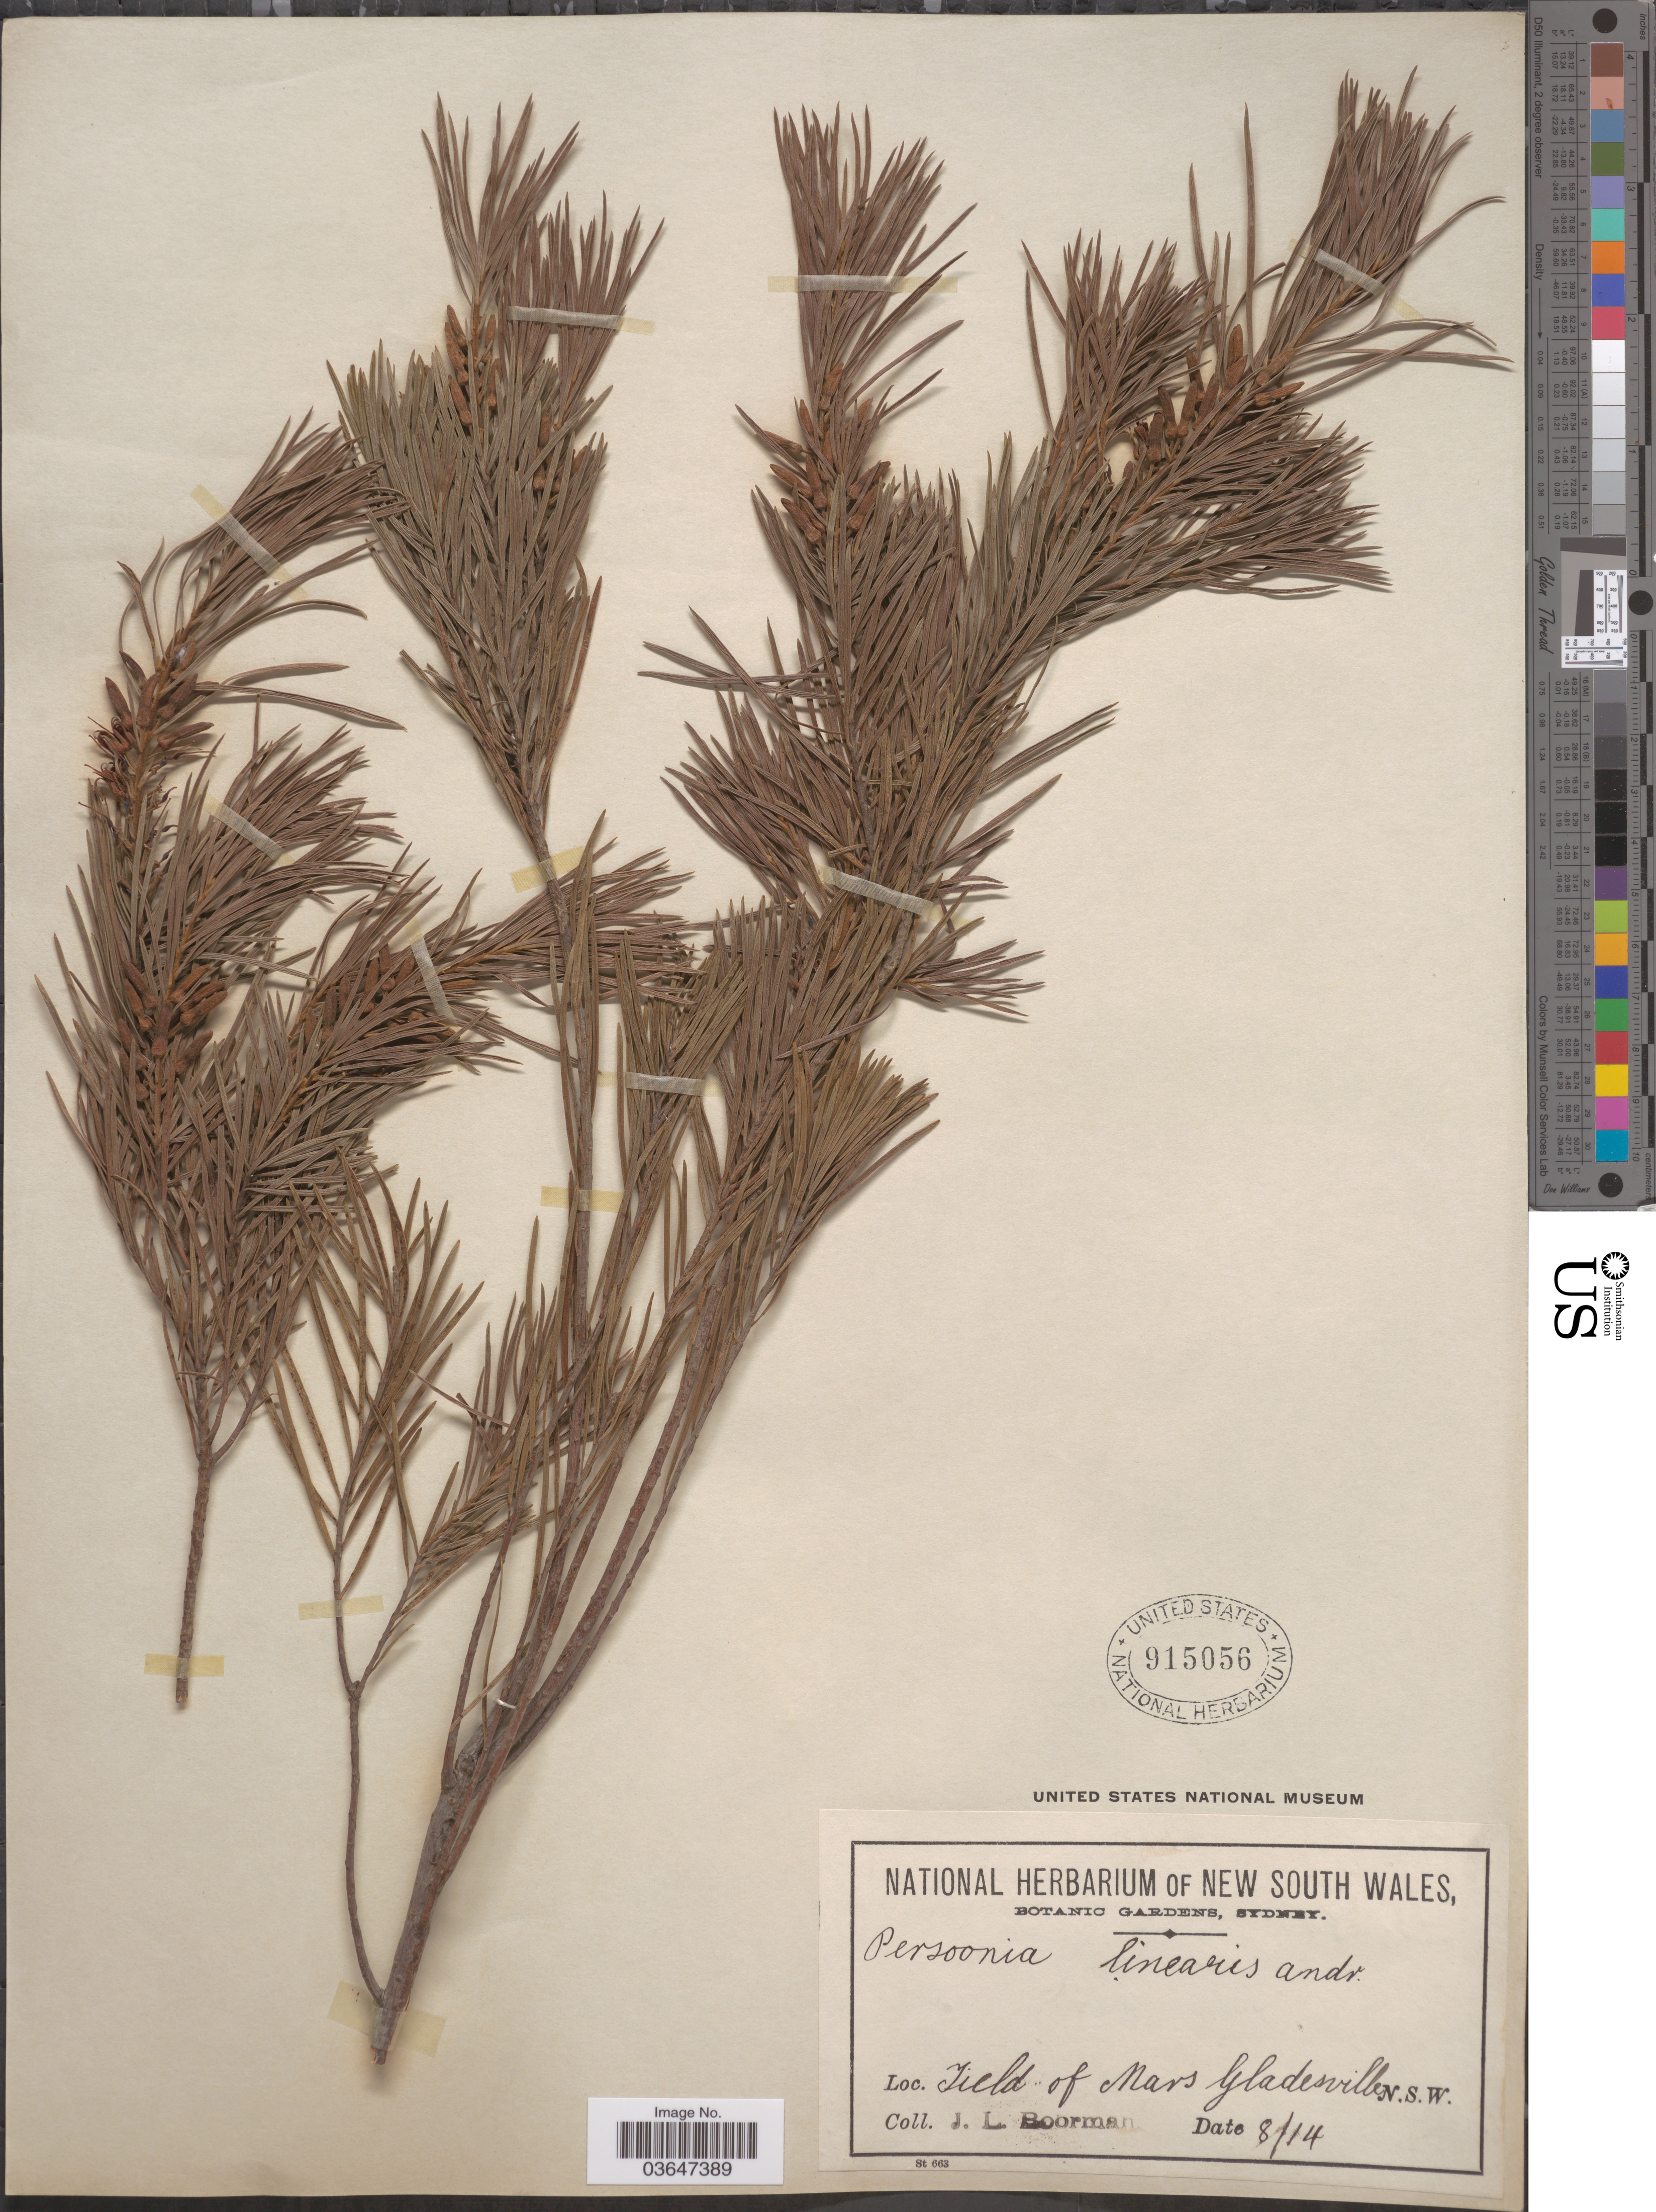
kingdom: Plantae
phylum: Tracheophyta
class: Magnoliopsida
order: Proteales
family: Proteaceae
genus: Persoonia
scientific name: Persoonia linearis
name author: Andrews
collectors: J. Boorman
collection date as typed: Transcribed d/m/y: /8/14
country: Australia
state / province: New South Wales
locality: Field of Mars Gladesville.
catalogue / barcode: US 915056